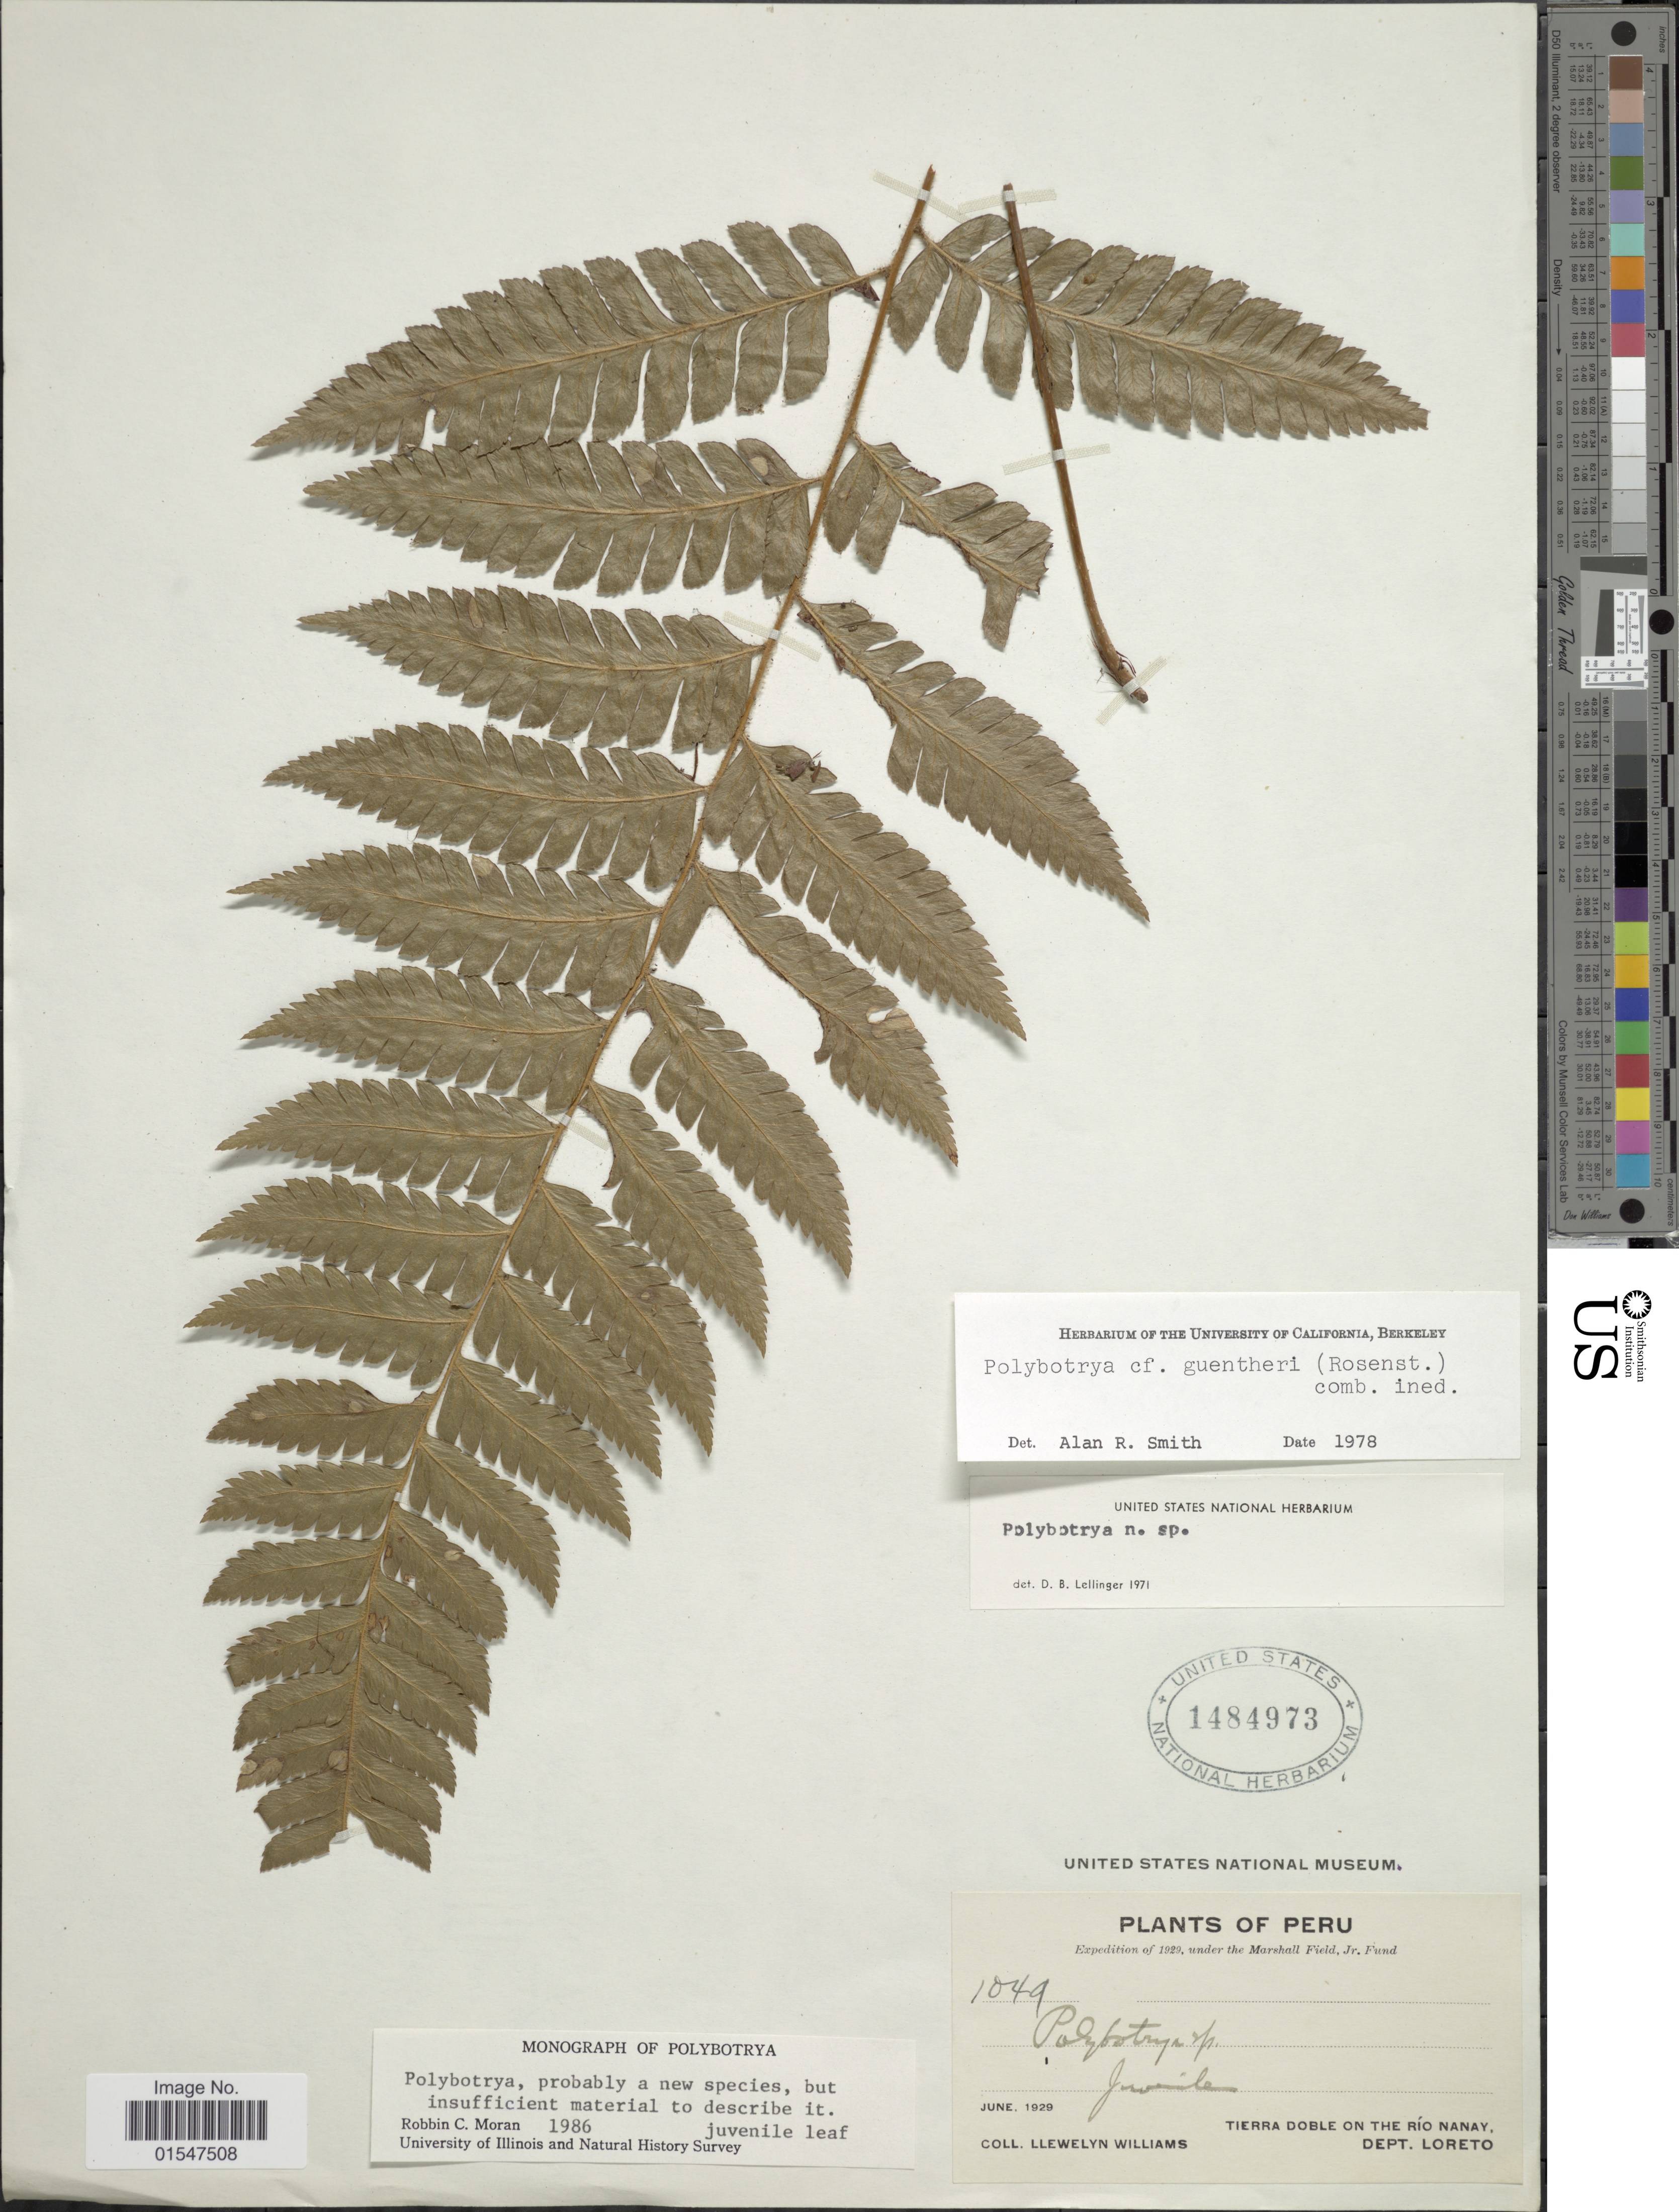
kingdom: Plantae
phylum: Tracheophyta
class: Polypodiopsida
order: Polypodiales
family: Dryopteridaceae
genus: Polybotrya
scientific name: Polybotrya sp.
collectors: Ll. Williams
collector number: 1049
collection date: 1929-06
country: Peru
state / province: Loreto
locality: Tierra Doble on the Río Nanay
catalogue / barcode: US 1484973